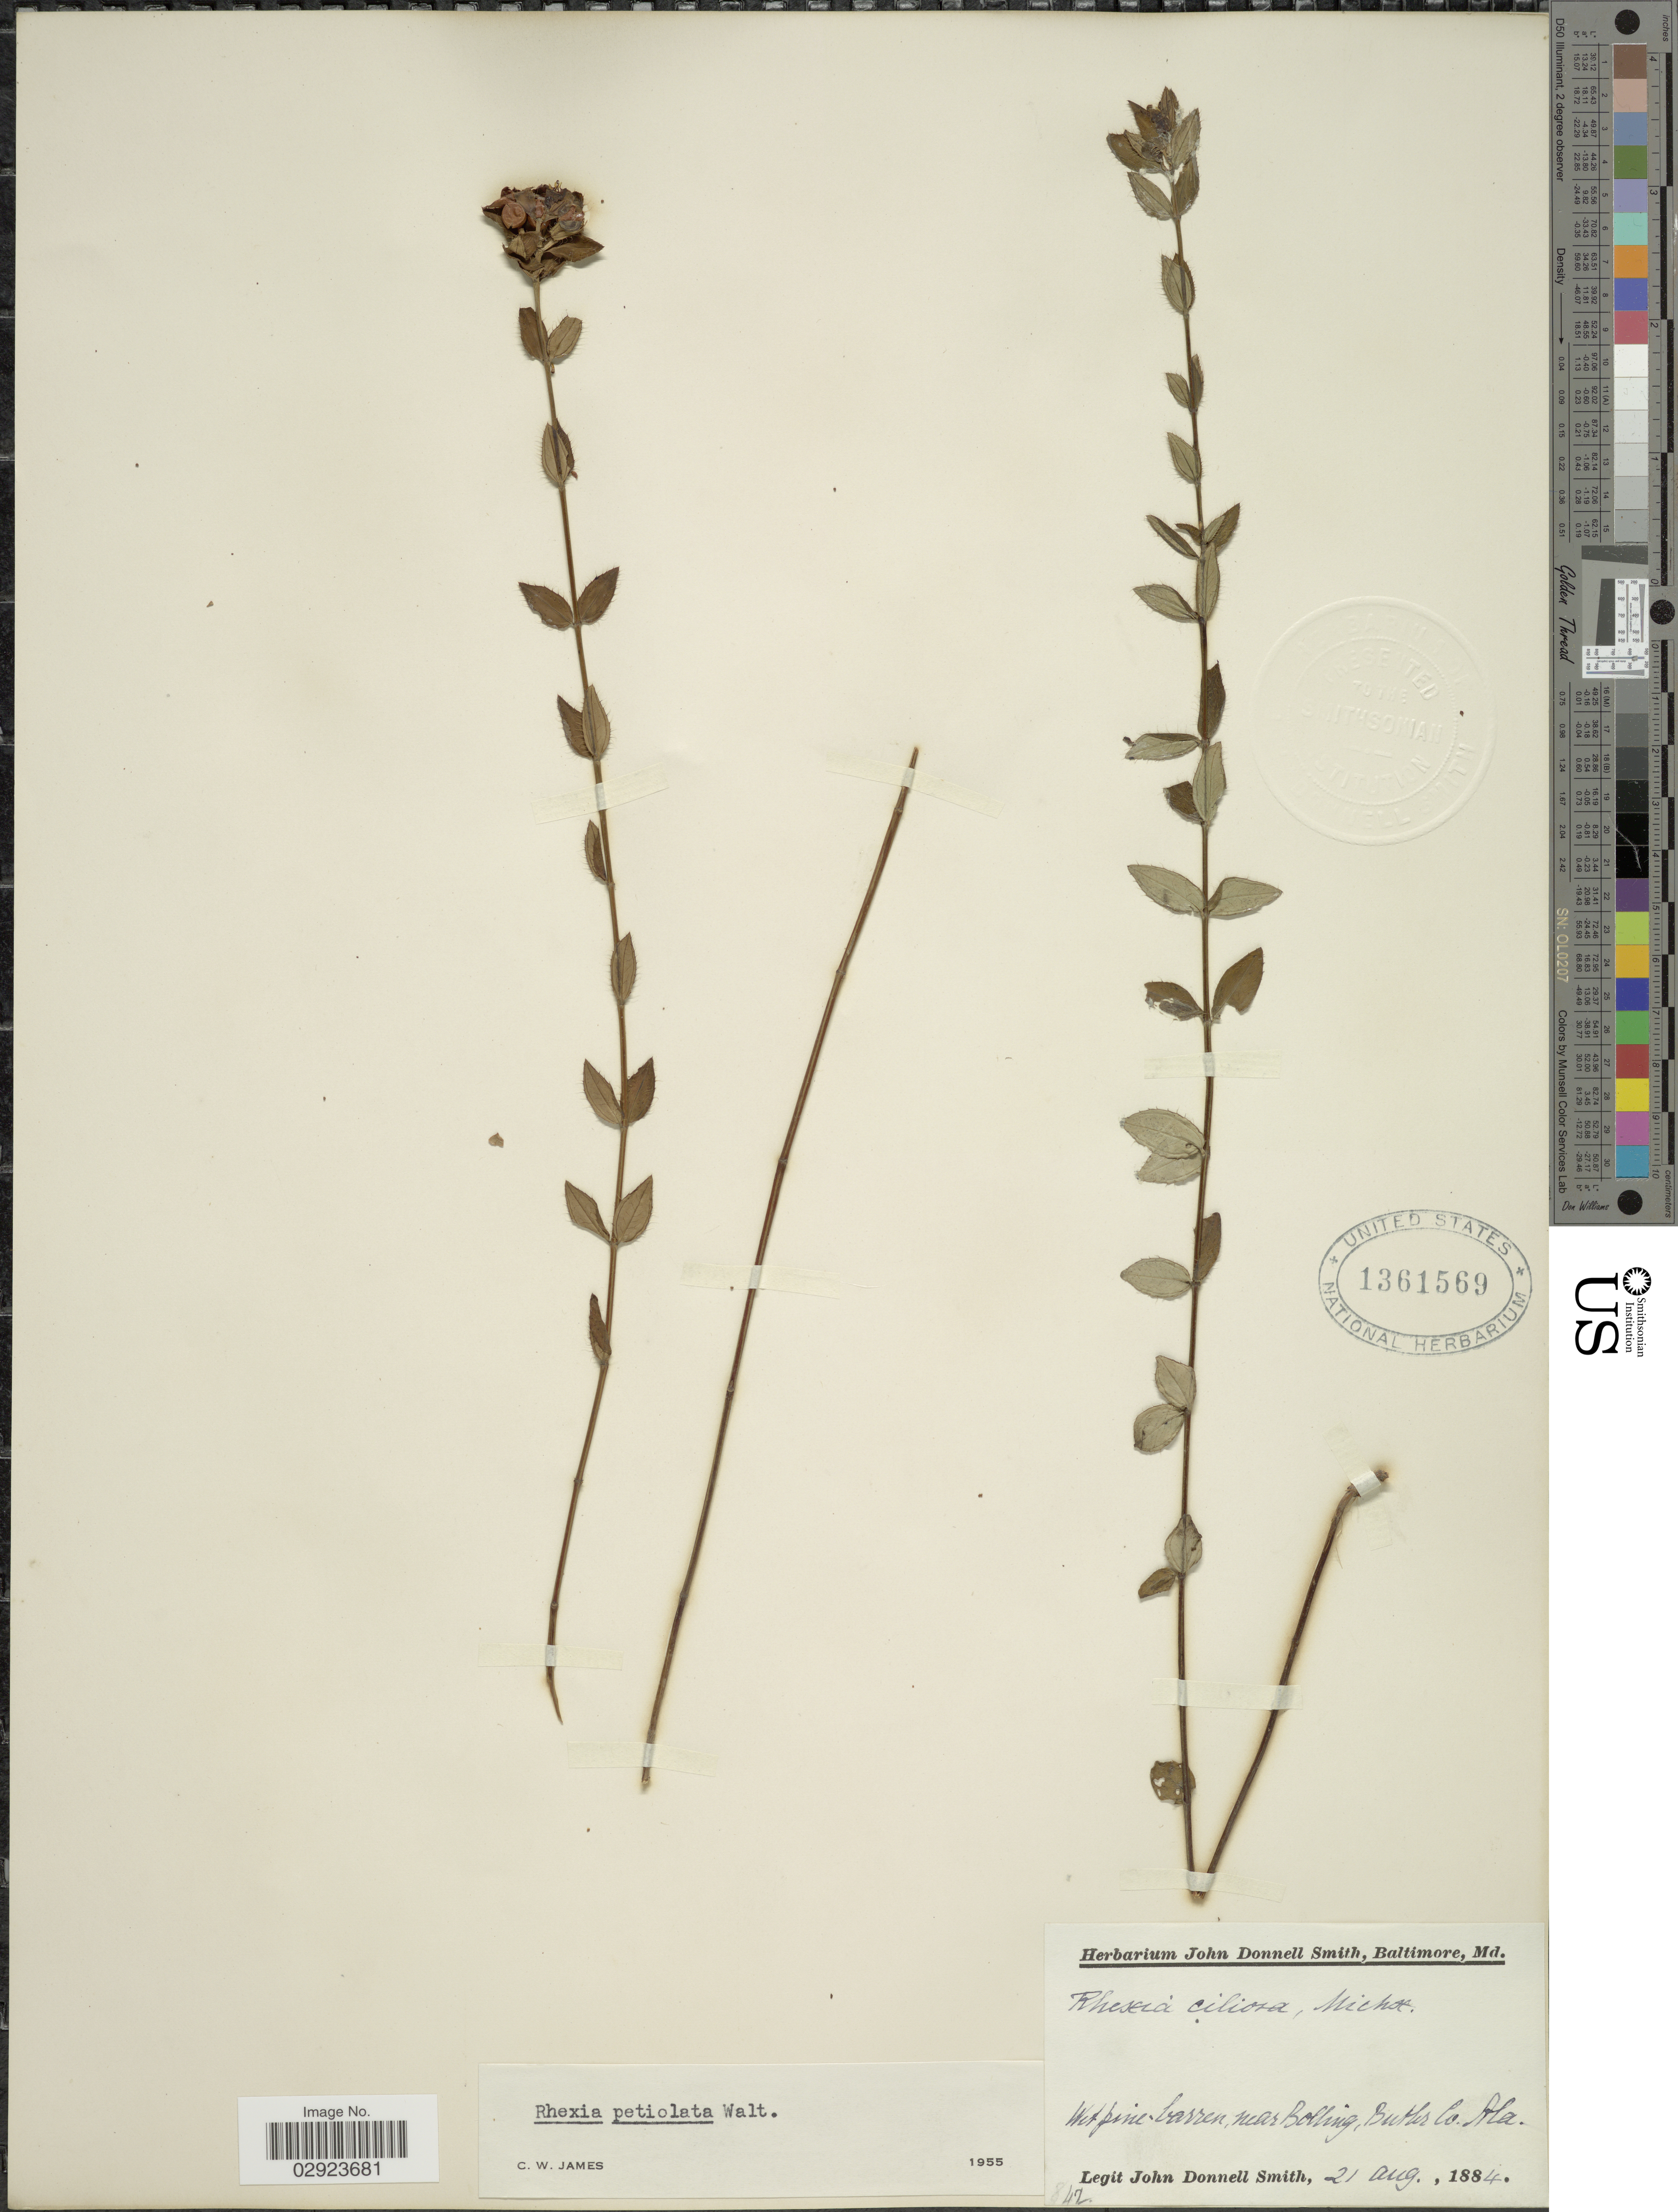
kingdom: Plantae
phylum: Tracheophyta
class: Magnoliopsida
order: Myrtales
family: Melastomataceae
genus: Rhexia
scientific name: Rhexia petiolata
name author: Walter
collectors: J. Donnell Smith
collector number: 842*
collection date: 1884-08-21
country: United States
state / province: Alabama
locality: Near Bolling, Butler Co.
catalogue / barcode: US 1361569